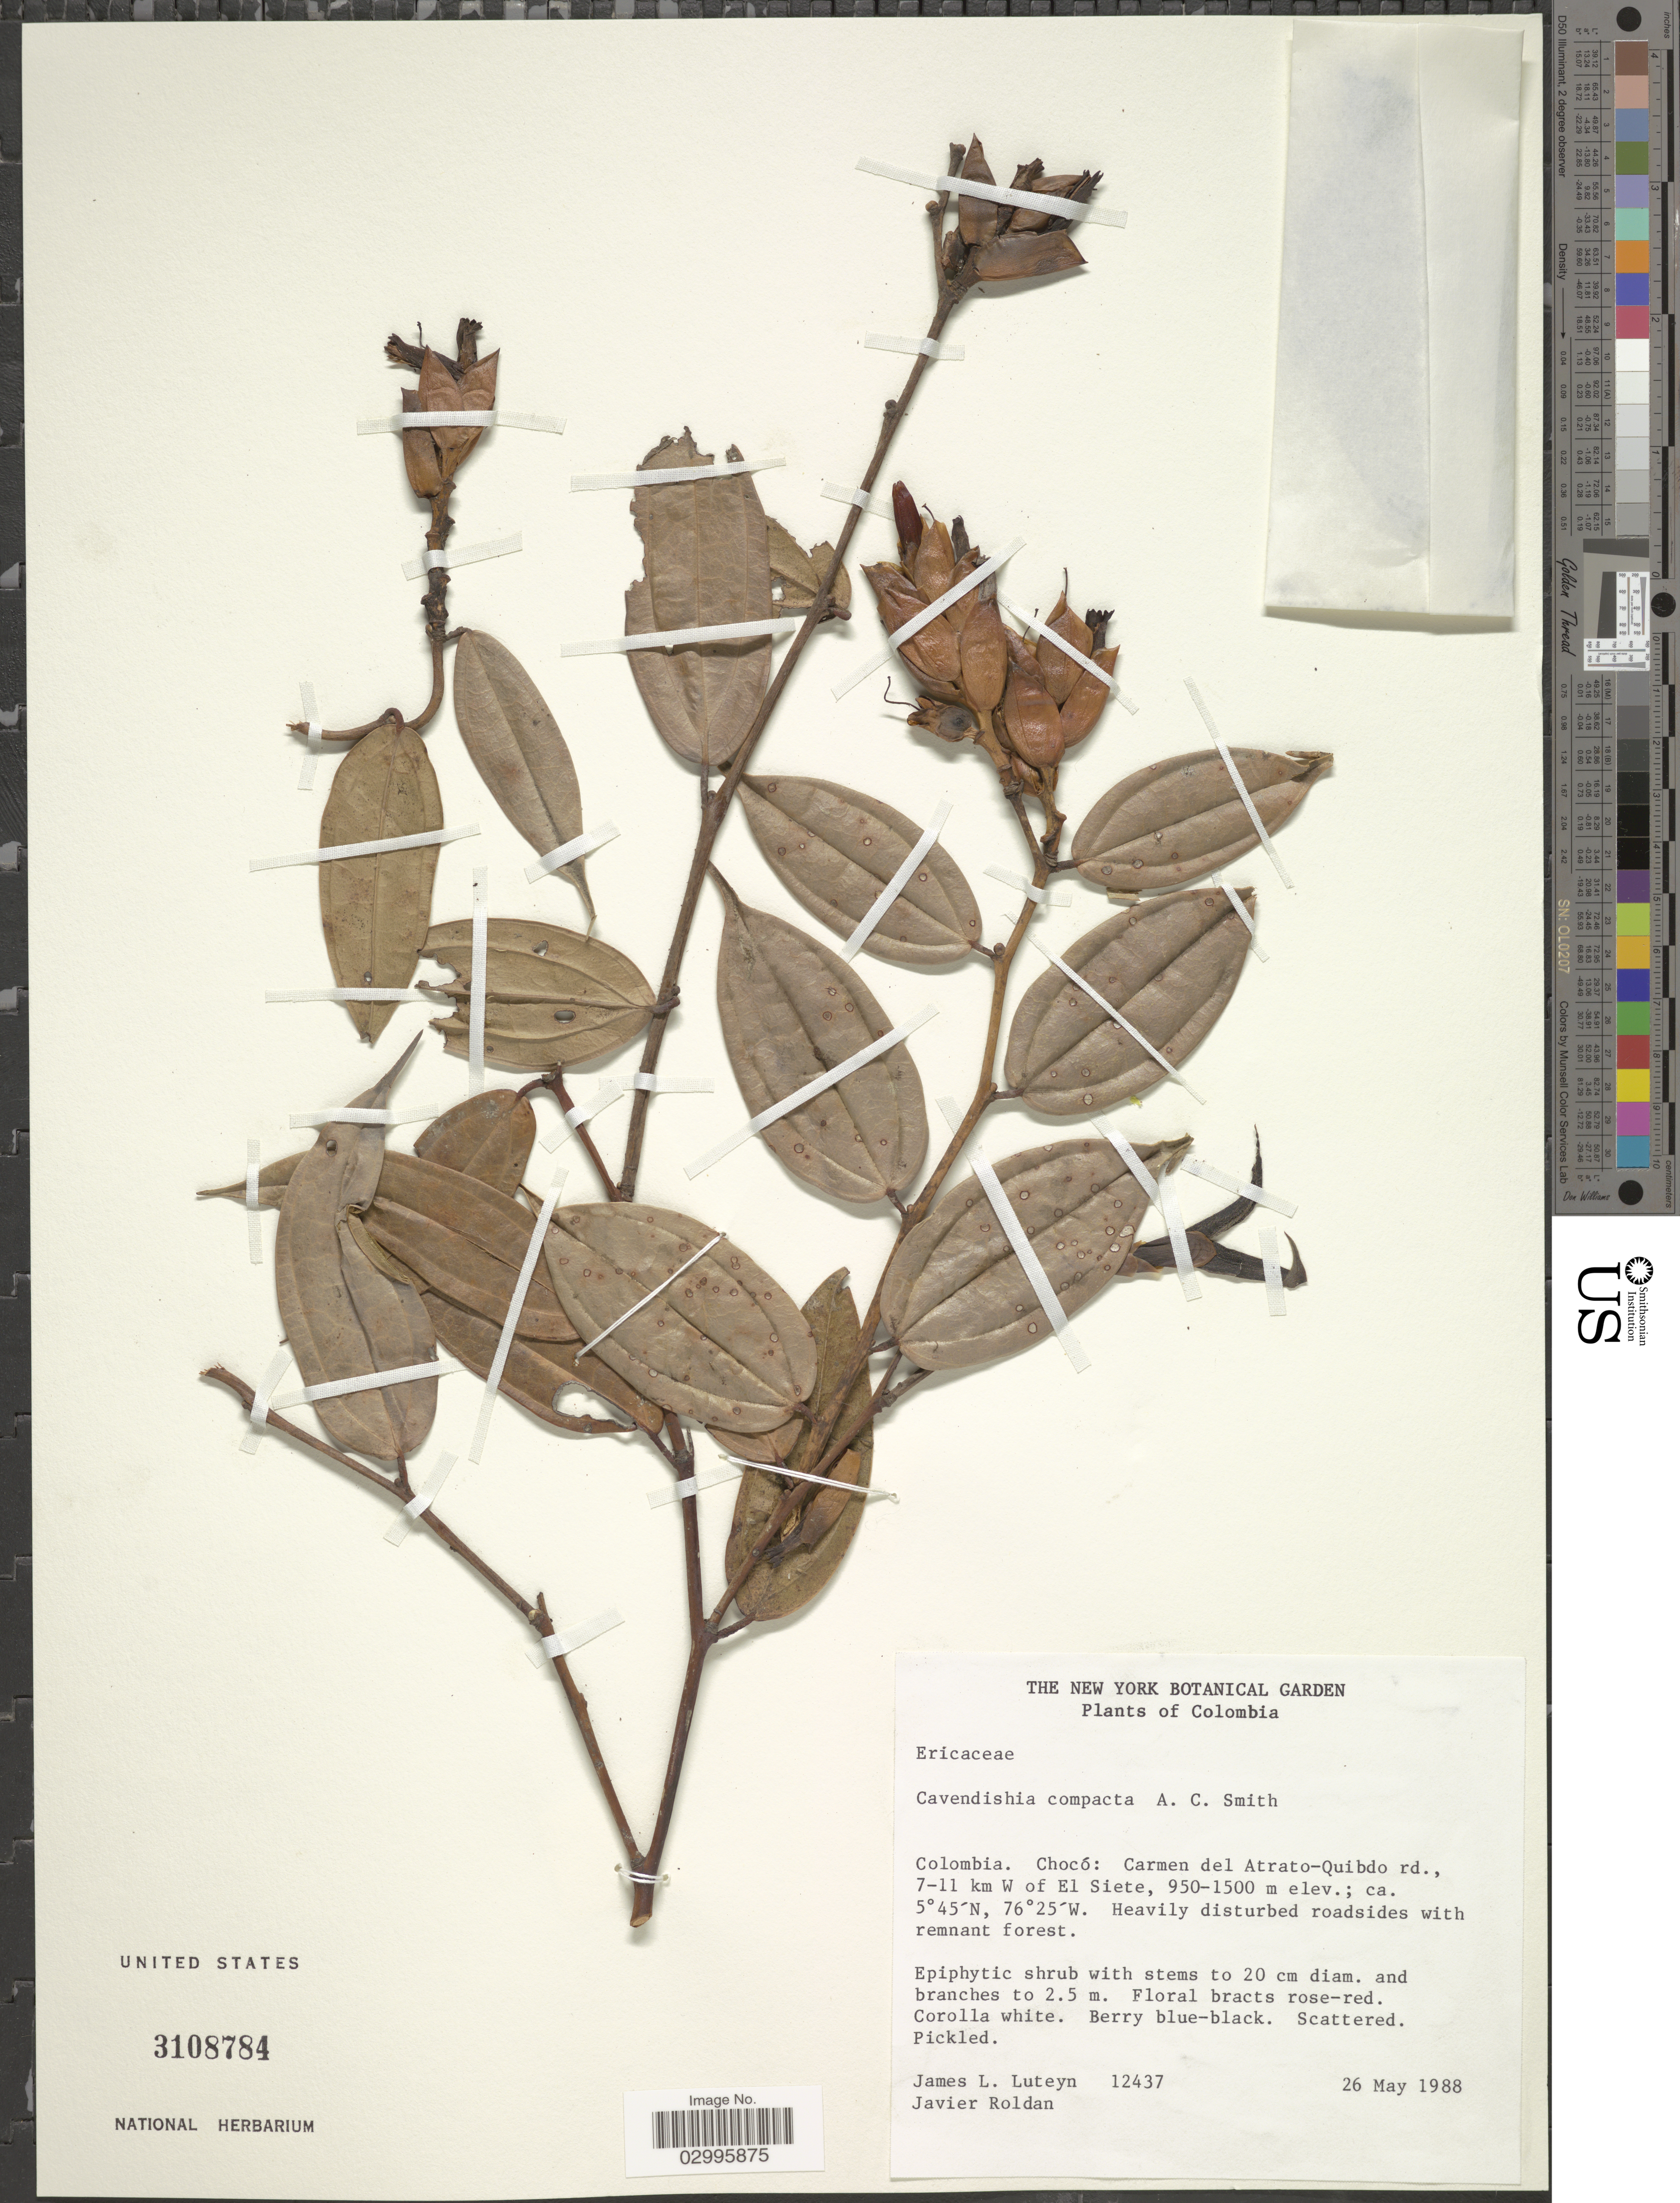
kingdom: Plantae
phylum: Tracheophyta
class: Magnoliopsida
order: Ericales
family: Ericaceae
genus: Cavendishia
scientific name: Cavendishia compacta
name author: A.C. Sm.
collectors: J. Luteyn & J. Roldan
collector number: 12437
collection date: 1988-05-26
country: Colombia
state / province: Chocó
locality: Carmen del Atrato-Quibdo rd., 7-11 km W of El Siete.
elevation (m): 950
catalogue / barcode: US 3108784